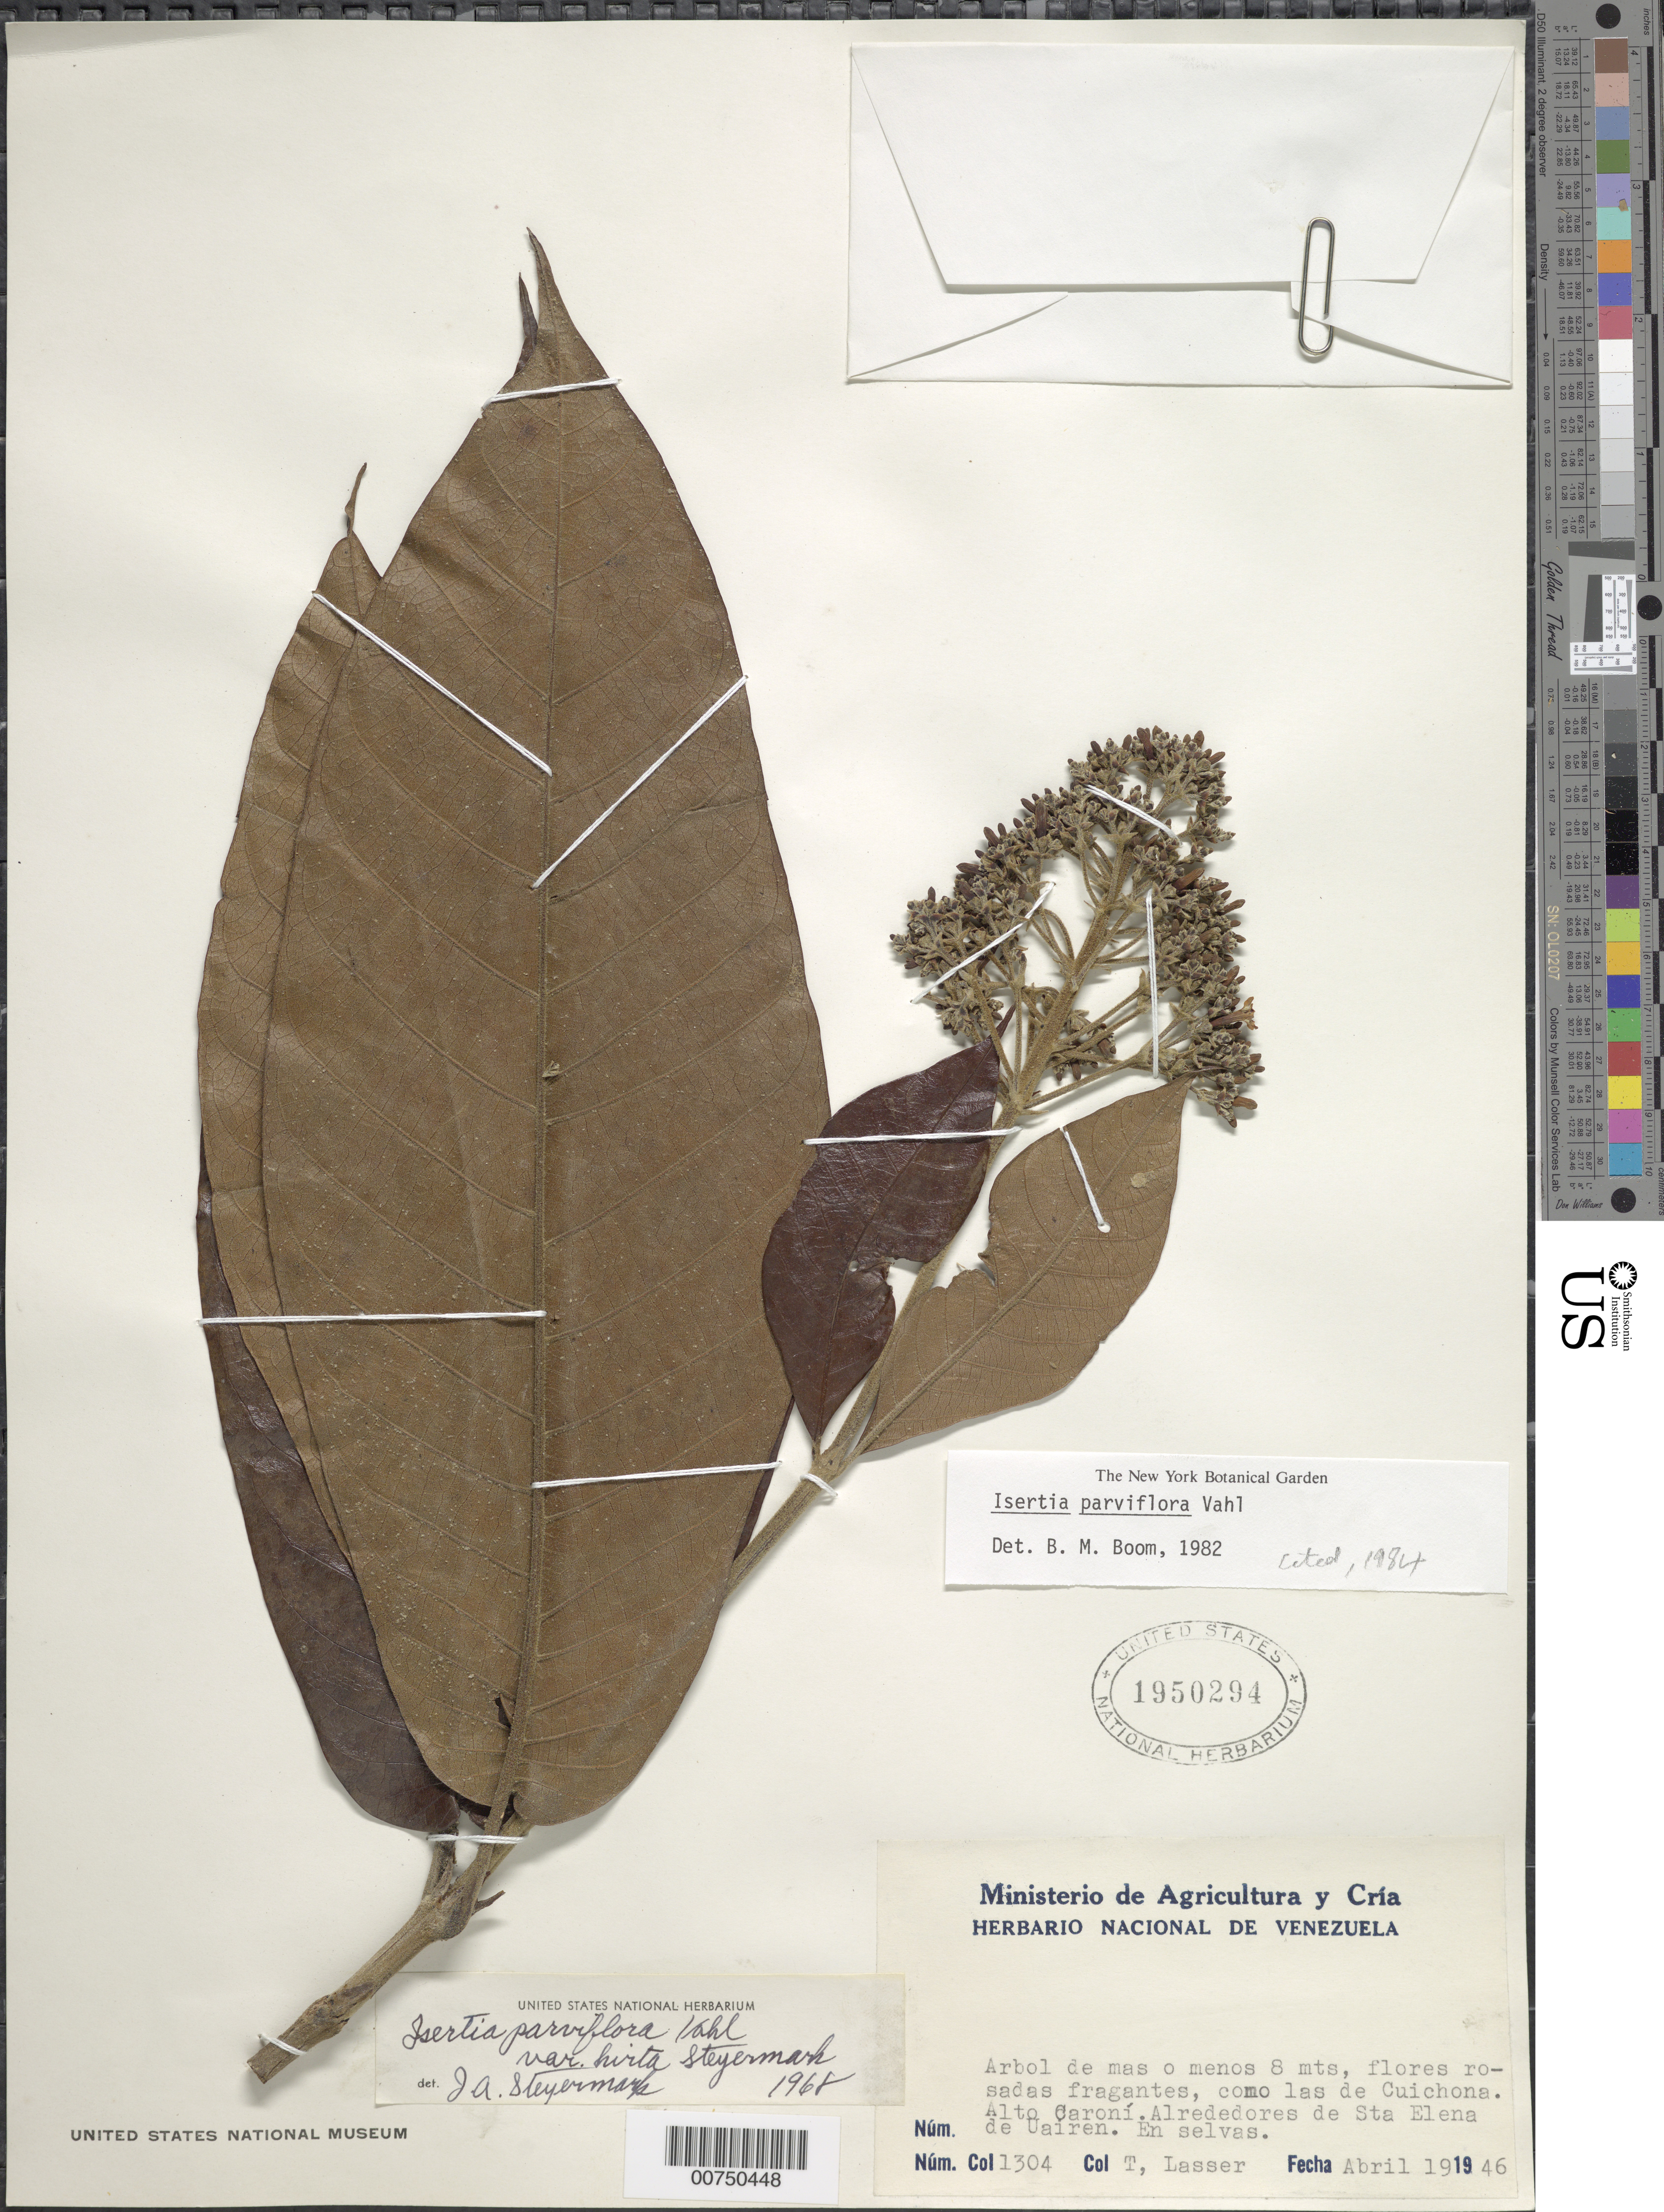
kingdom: Plantae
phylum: Tracheophyta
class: Magnoliopsida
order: Gentianales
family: Rubiaceae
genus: Isertia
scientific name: Isertia parviflora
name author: Vahl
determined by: Boom, B. M.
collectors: T. Lasser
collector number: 1304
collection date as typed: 19-Apr-46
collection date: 1946-04-19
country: Venezuela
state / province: Bolívar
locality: Sta. Elena de Uairén, Alto Caroní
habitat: Selvas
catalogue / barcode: US 1950294